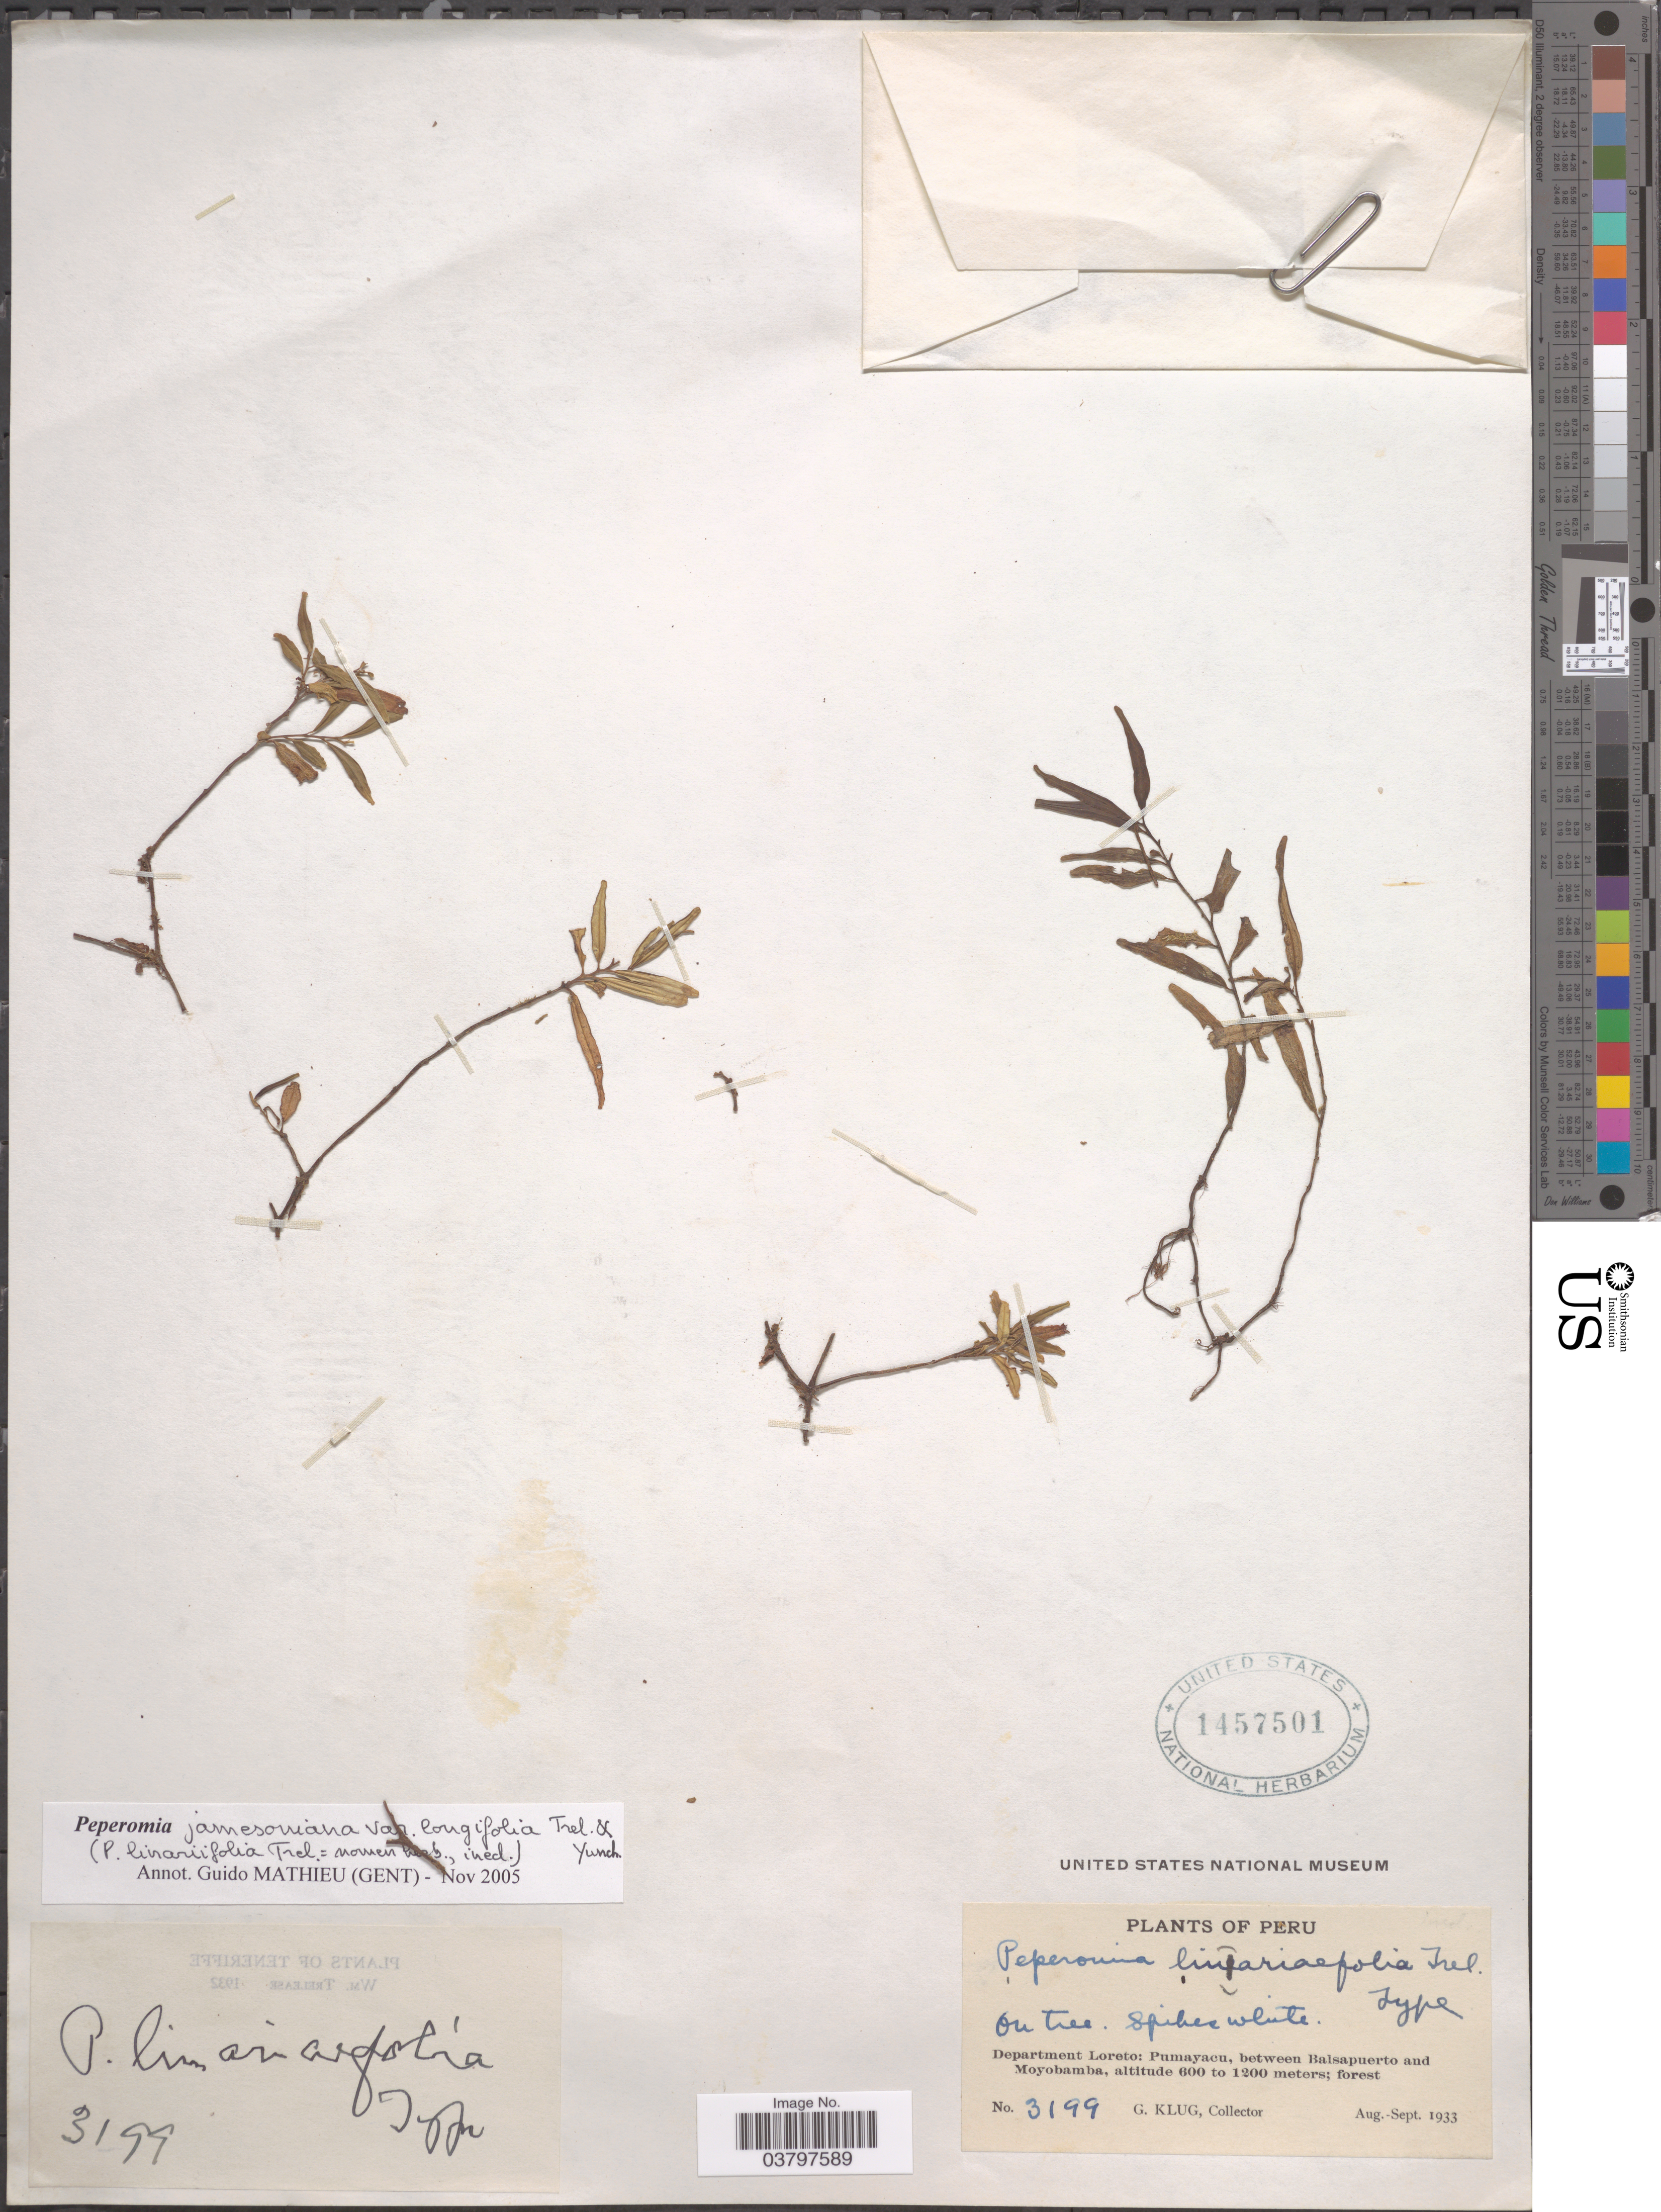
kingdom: Plantae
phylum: Tracheophyta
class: Magnoliopsida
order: Piperales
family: Piperaceae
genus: Peperomia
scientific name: Peperomia jamesoniana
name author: C. DC.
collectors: G. Klug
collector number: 3199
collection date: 1933-08/1933-09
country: Peru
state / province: Loreto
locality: Department Loreto: Pumayacu, between Balsapuerto and Moyobamba.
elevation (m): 600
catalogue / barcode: US 1457501